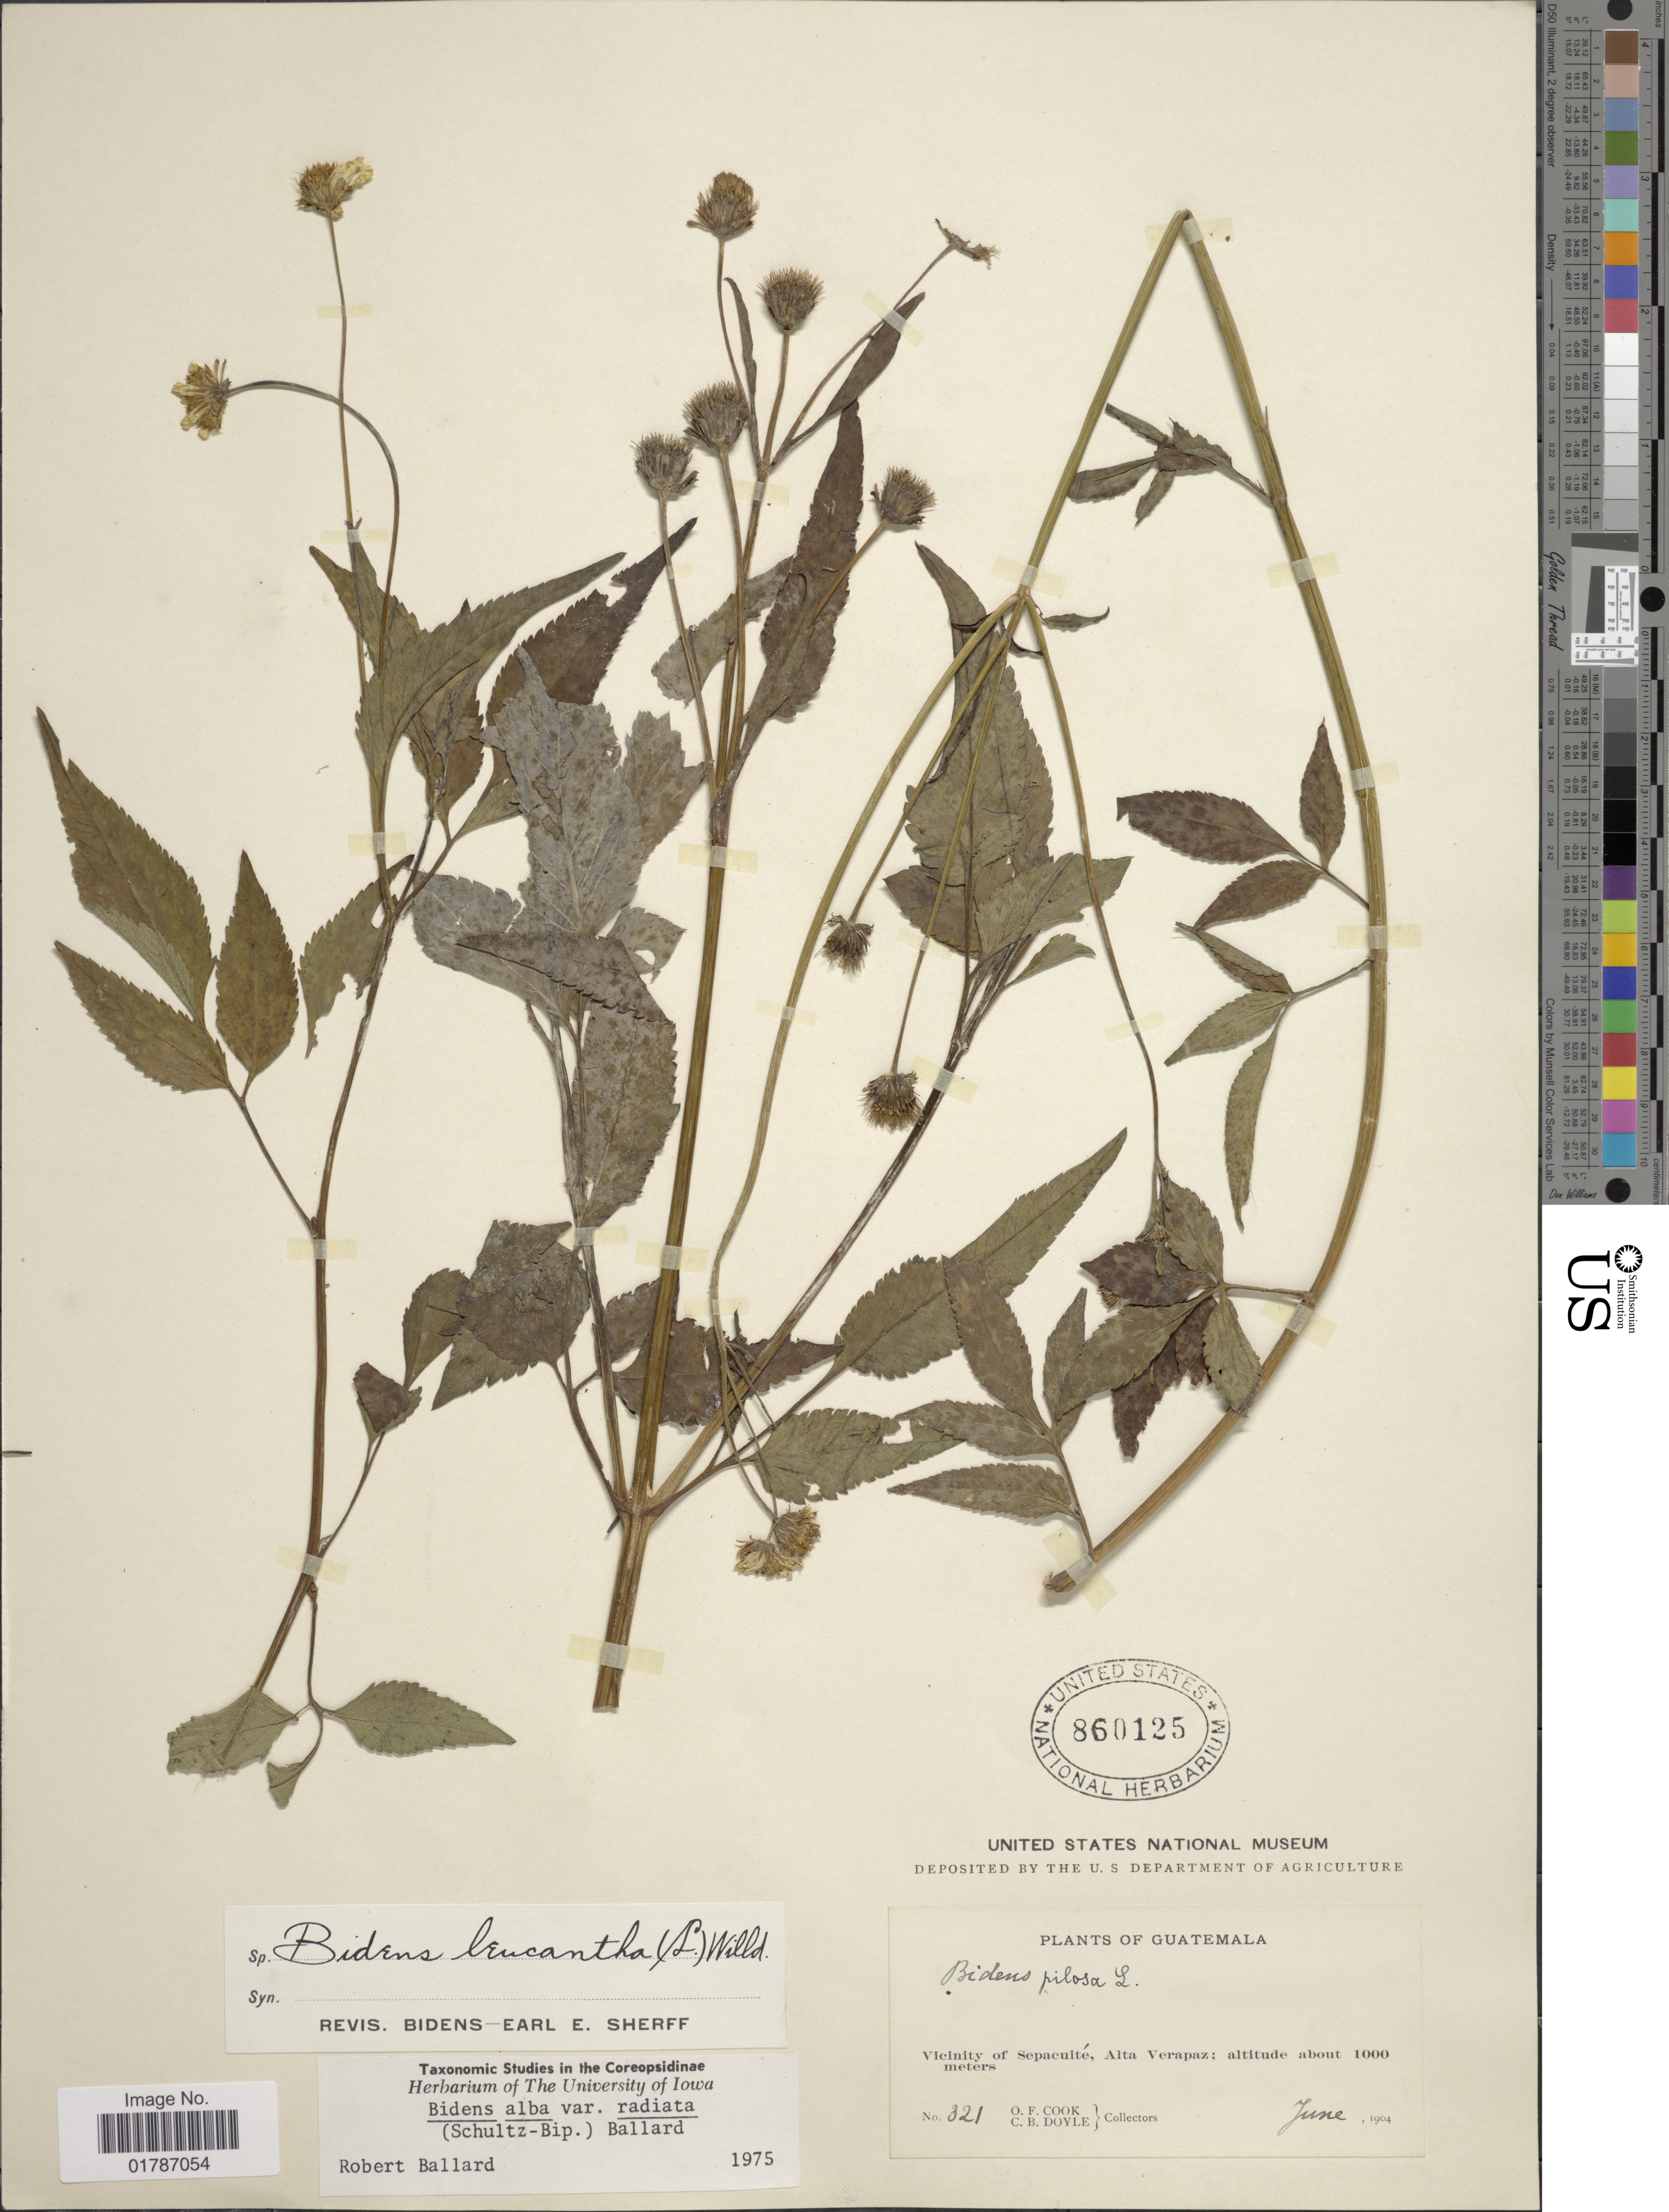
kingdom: Plantae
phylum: Tracheophyta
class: Magnoliopsida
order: Asterales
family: Asteraceae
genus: Bidens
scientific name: Bidens alba var. radiata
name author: (Sch. Bip.) R.E. Ballard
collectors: O. F. Cook & C. Doyle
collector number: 321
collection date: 1904-06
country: Guatemala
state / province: Alta Verapaz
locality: Vicinity of Sepacuite, Alta Verapaz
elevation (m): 1000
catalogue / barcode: US 860125